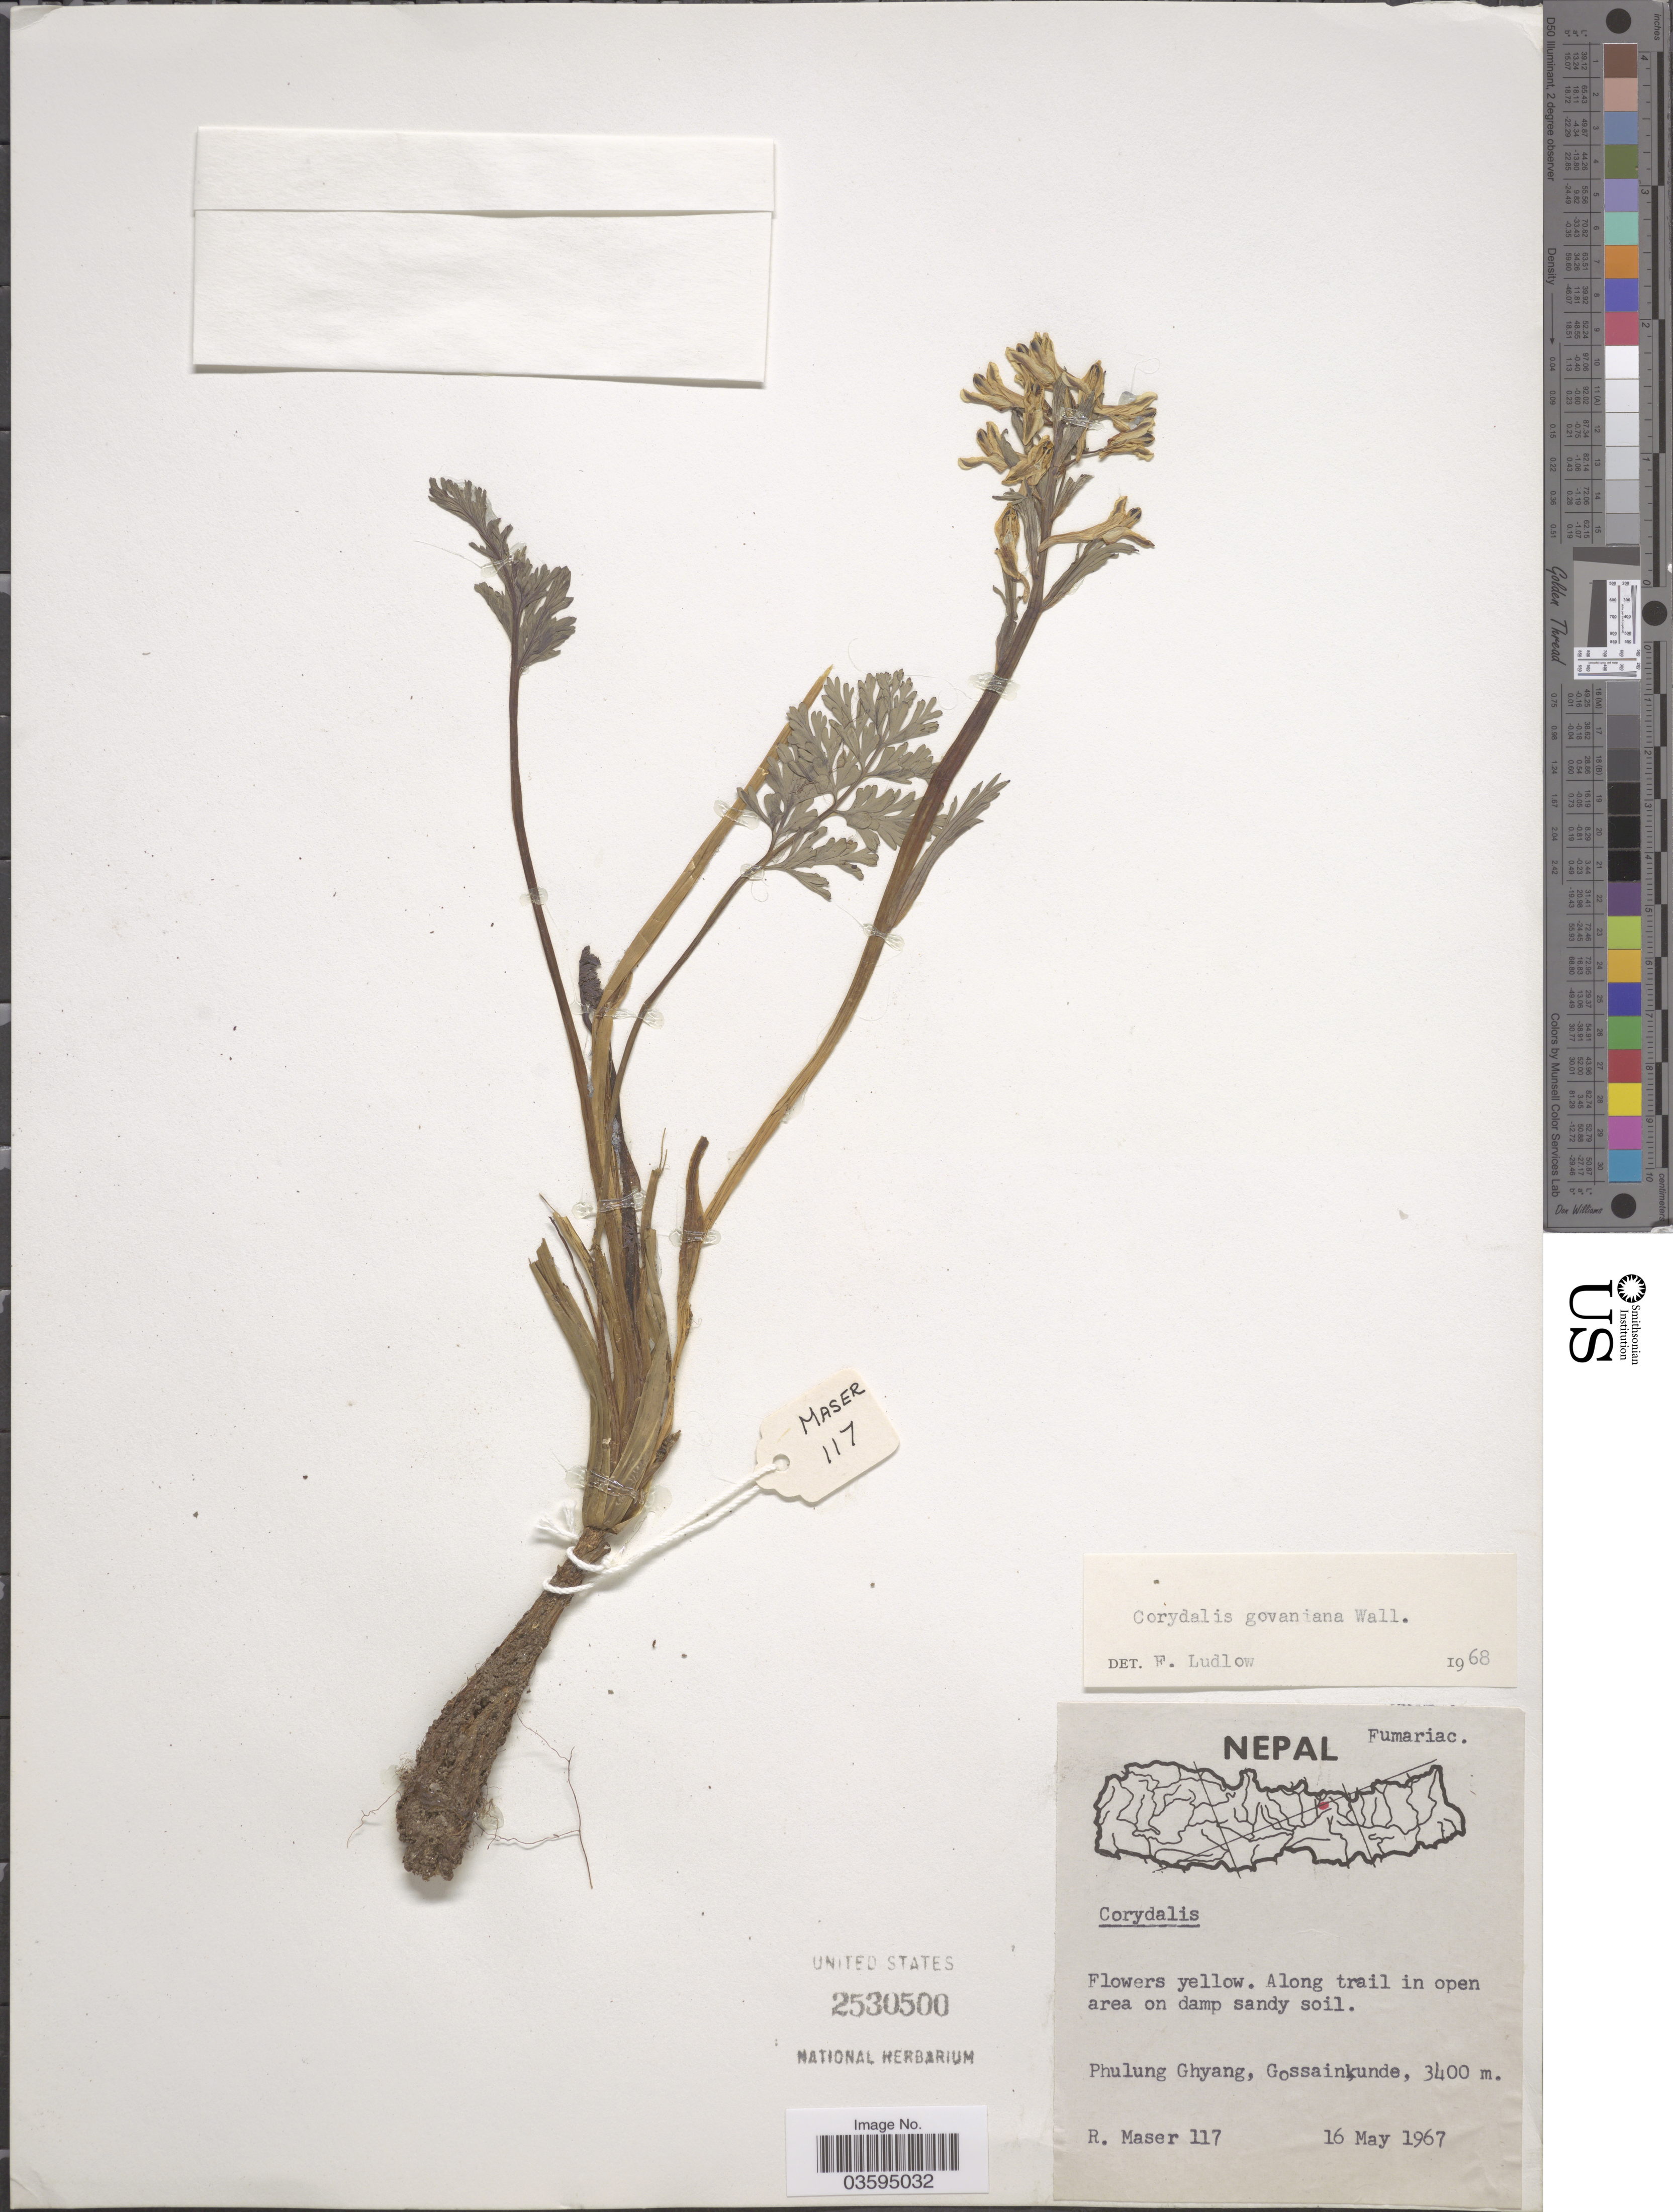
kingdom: Plantae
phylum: Tracheophyta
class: Magnoliopsida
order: Ranunculales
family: Papaveraceae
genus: Corydalis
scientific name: Corydalis govaniana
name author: Wall.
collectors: R. Maser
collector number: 117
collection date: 1967-05-16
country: Nepal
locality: Phulung Ghyang, Gossainkunde.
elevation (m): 3400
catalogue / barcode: US 2530500